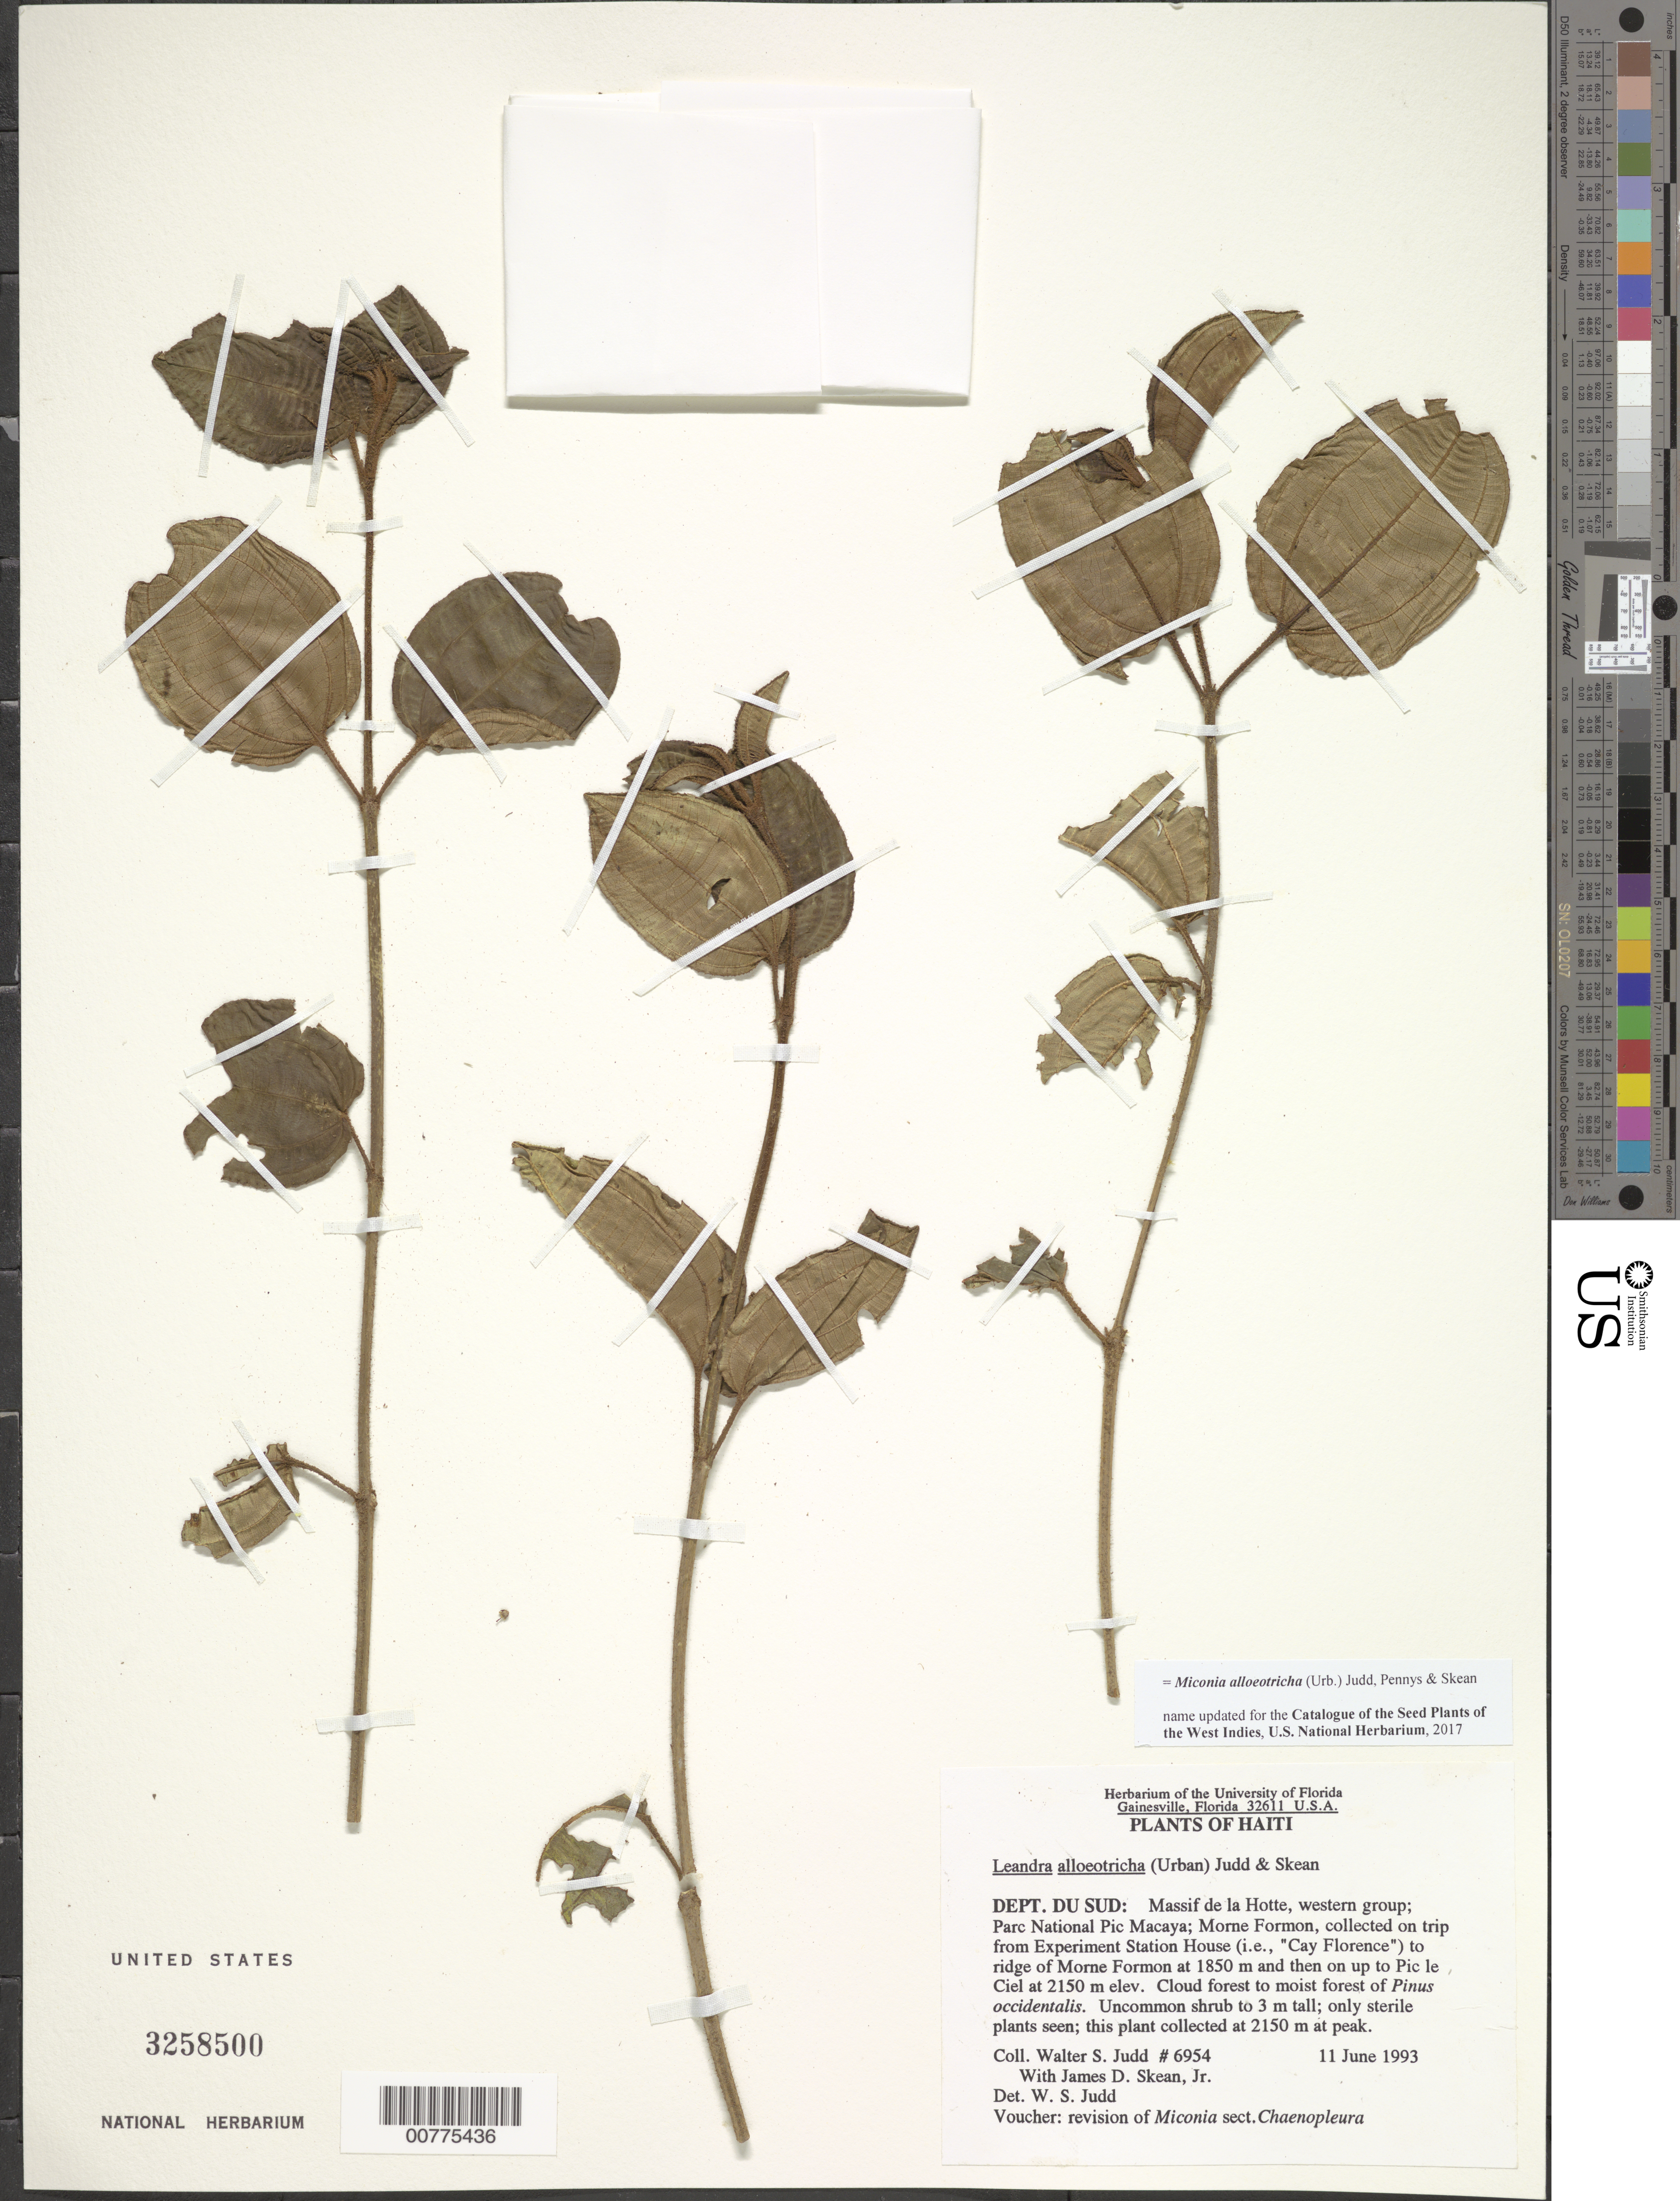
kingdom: Plantae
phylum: Tracheophyta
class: Magnoliopsida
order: Myrtales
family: Melastomataceae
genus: Miconia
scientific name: Miconia alloeotricha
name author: (Urb.) Judd et al.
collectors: W. S. Judd & J. D. Skean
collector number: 6954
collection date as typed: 11 Jun 1993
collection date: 1993-06-11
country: Haiti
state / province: Sud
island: Hispaniola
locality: Massif de la Hotte, western gr., Park National Pic Macaya, Morne Formon, collected on trip from Experiment Station House ("Cay Florence") to ridge of Morne Formon (1850 m) and then on up to Pic le Ciel (2150 m)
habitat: Cloud forest to moist forest of Pinus occidentalis.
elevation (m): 2150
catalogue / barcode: US 3258500